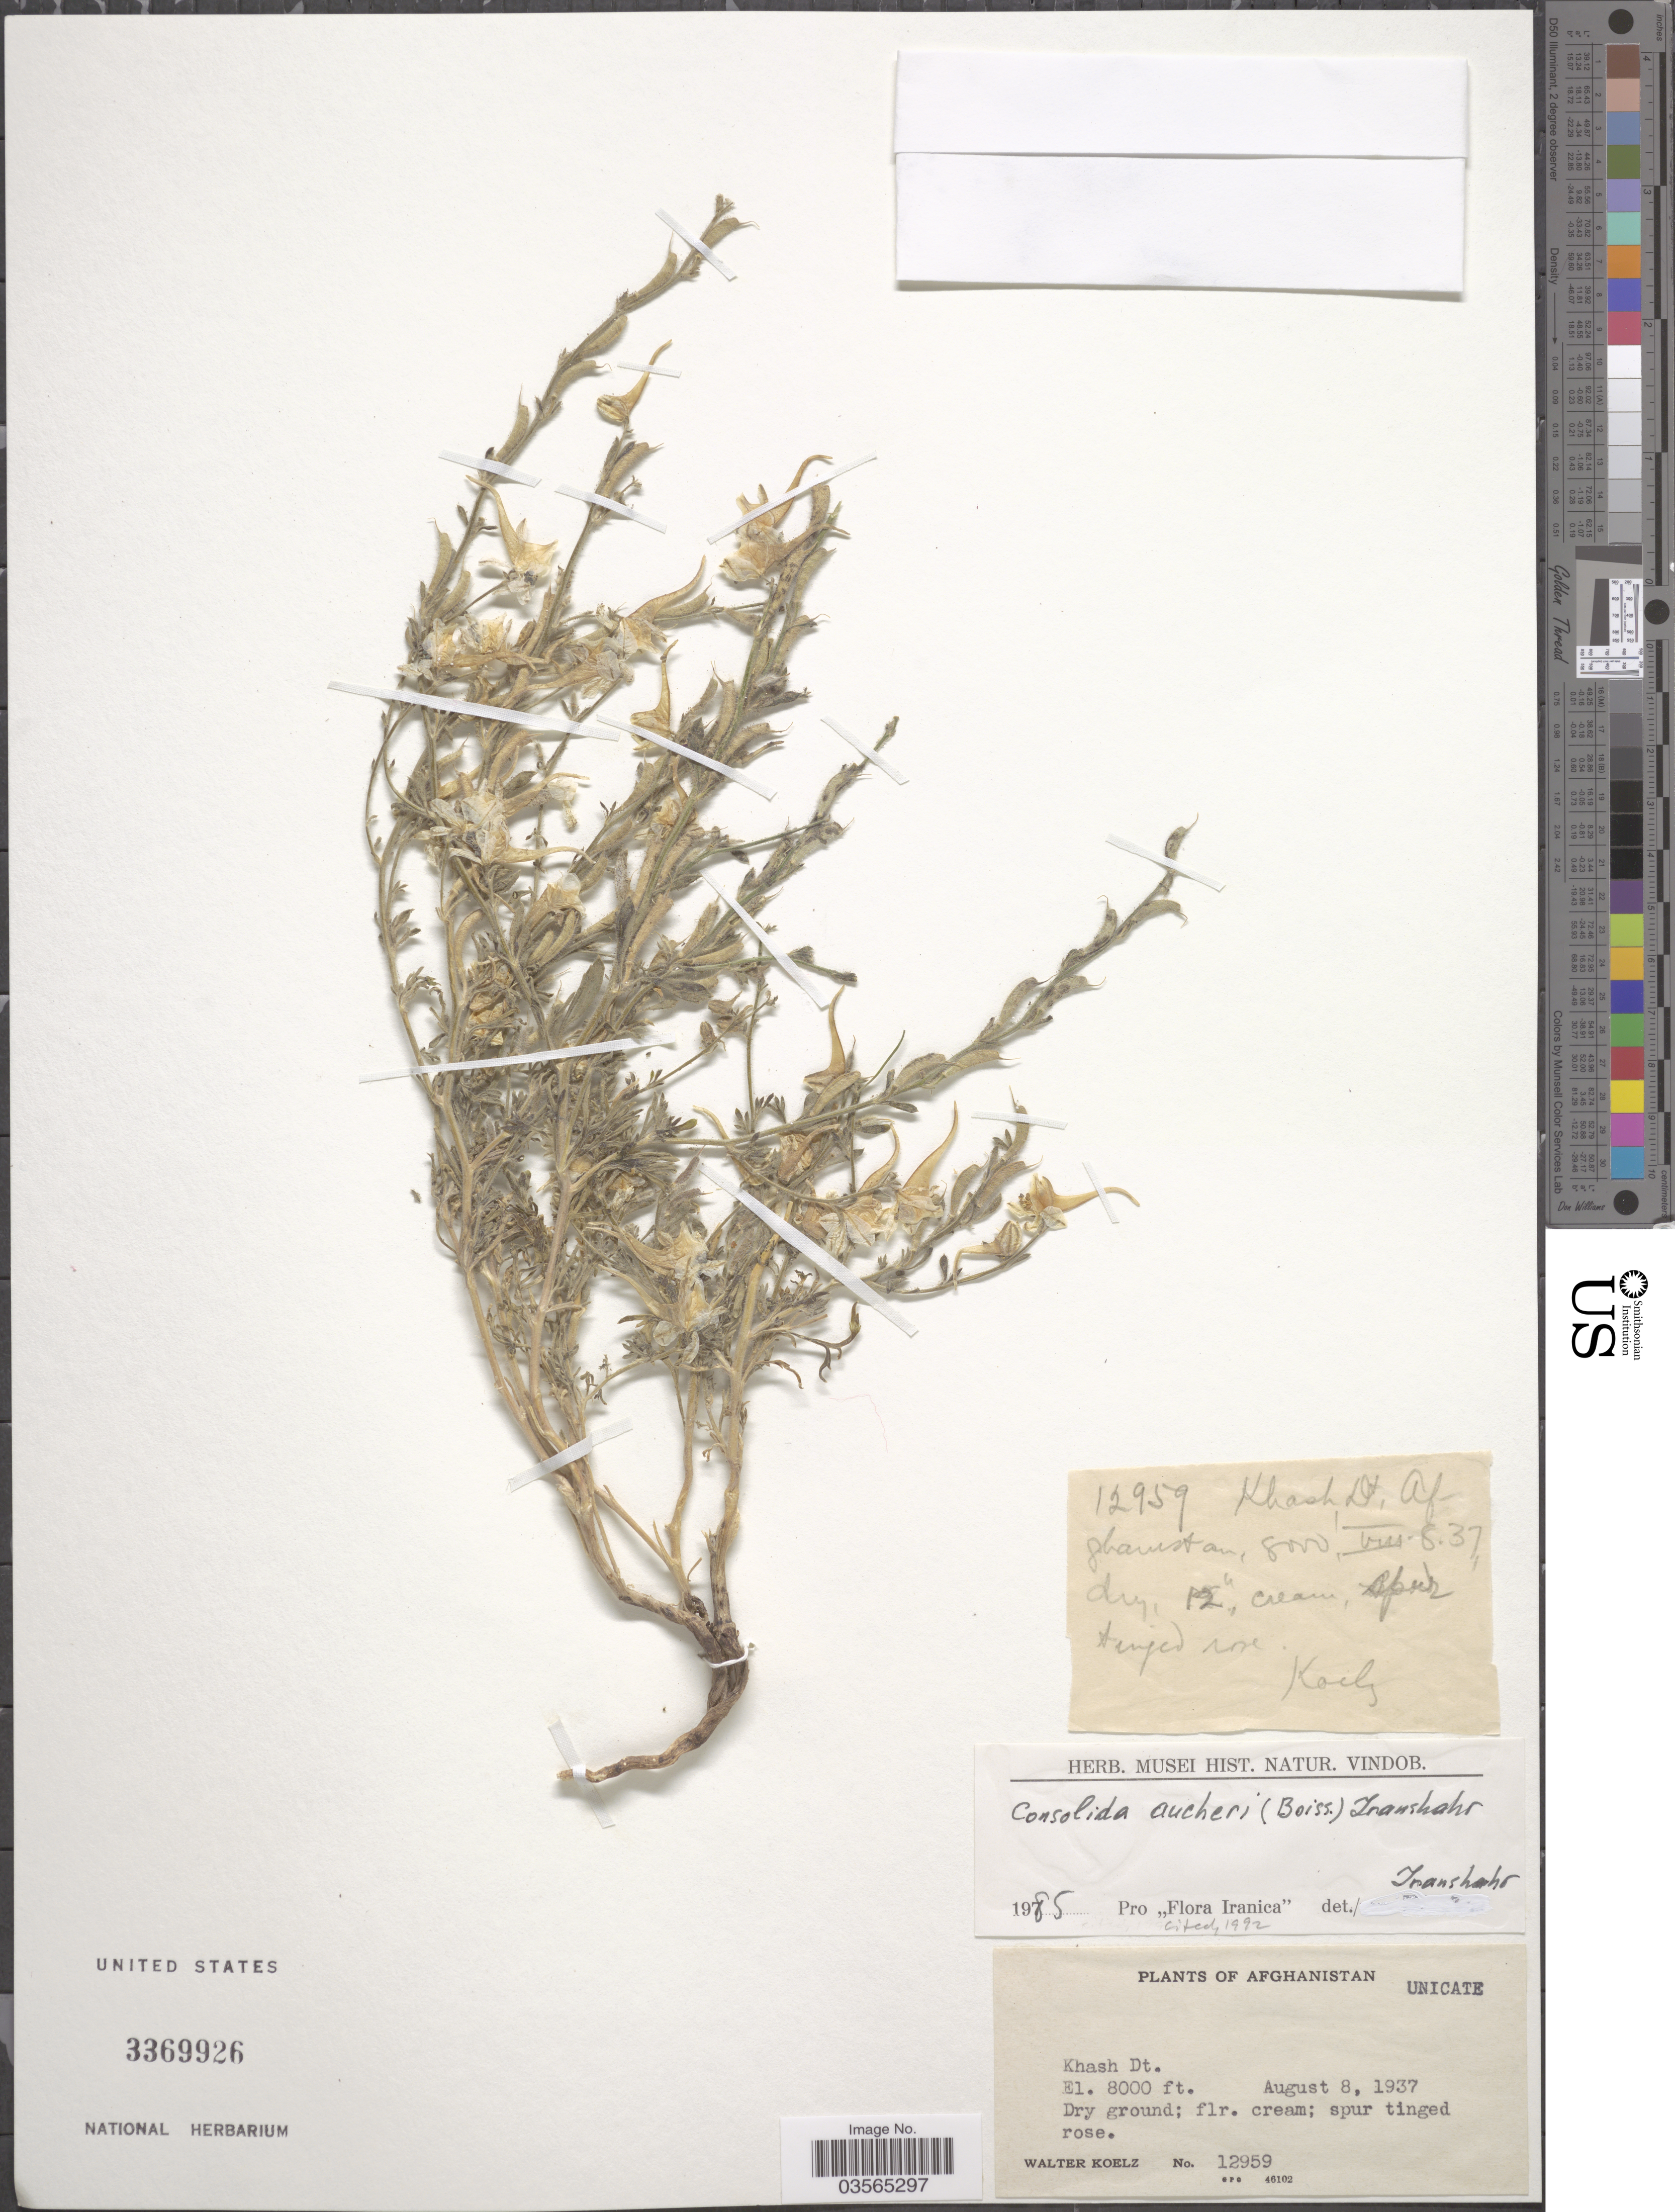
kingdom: Plantae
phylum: Tracheophyta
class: Magnoliopsida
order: Ranunculales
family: Ranunculaceae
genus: Delphinium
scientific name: Delphinium aucheri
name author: Boiss.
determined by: Strong, Mark T., (BOT), Smithsonian Institution - National Museum of Natural History (UNITED STATES)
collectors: W. N. Koelz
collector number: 12959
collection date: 1937-08-08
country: Afghanistan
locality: Khash Dt.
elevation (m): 2438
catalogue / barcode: US 3369926